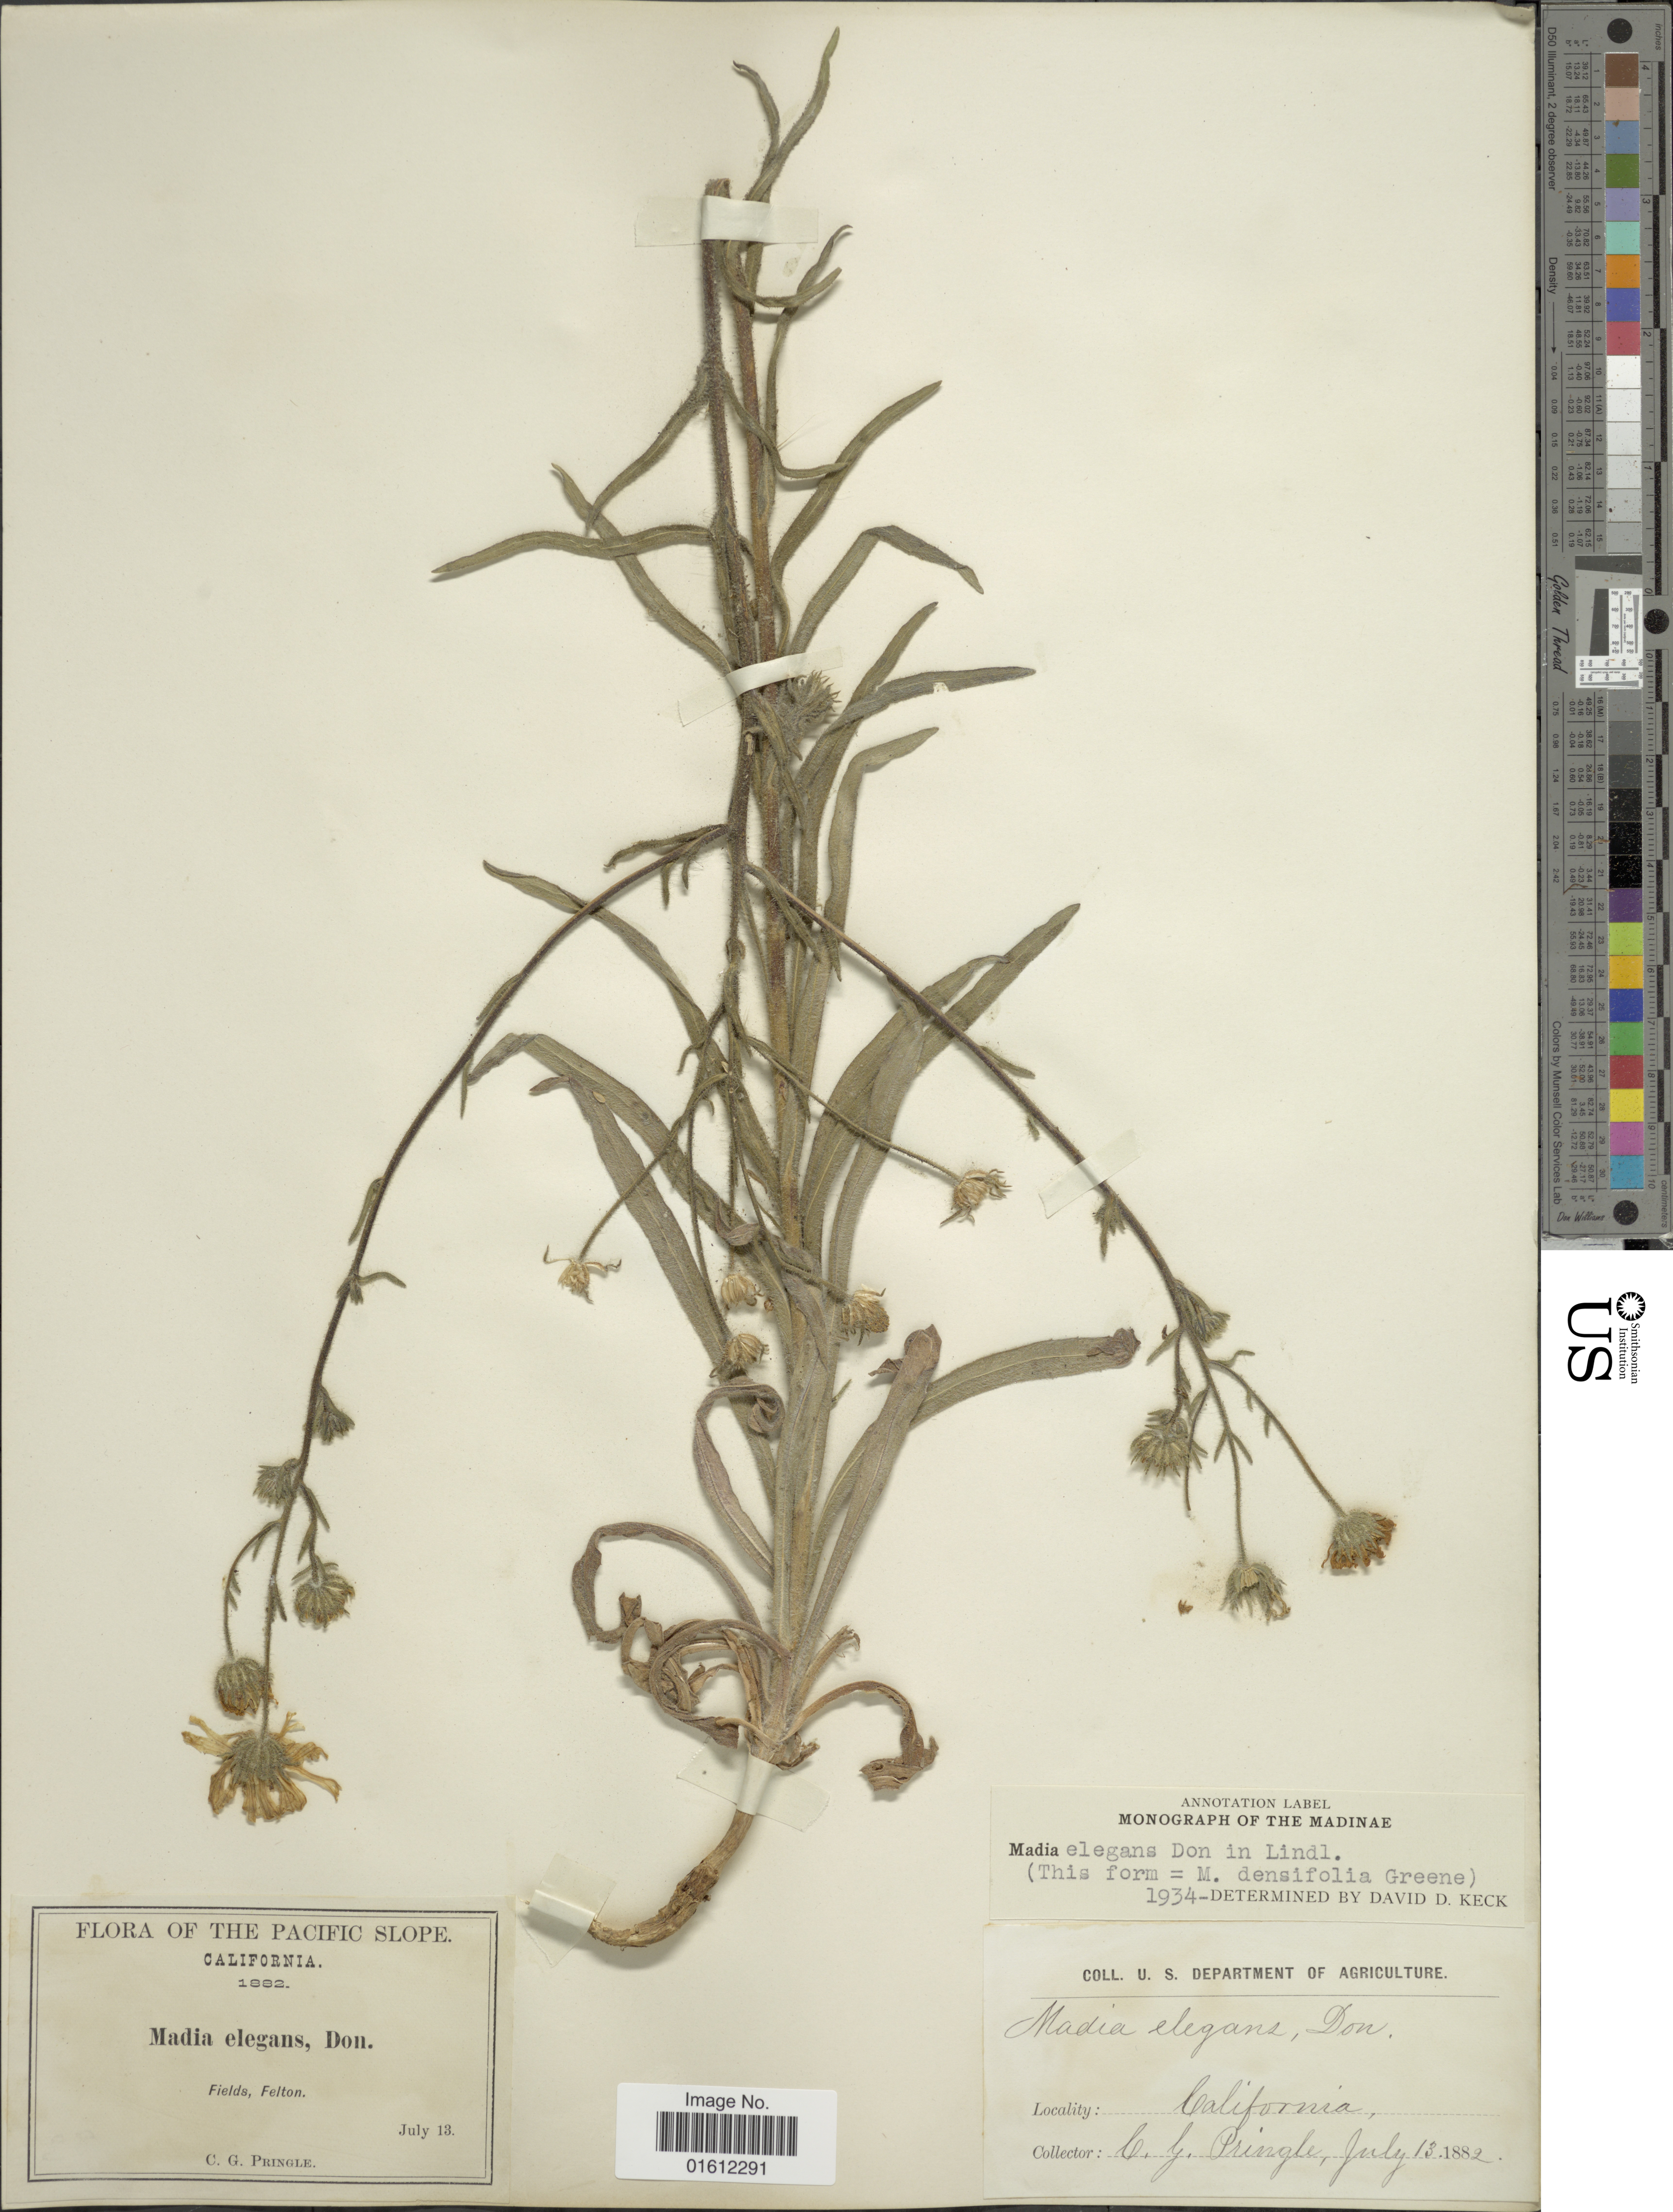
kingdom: Plantae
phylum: Tracheophyta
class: Magnoliopsida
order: Asterales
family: Asteraceae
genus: Madia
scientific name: Madia elegans subsp. densifolia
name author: (Greene) D.D. Keck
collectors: C. G. Pringle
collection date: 1882-07-13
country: United States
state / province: California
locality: The Pacific Slope, Fields, Felton